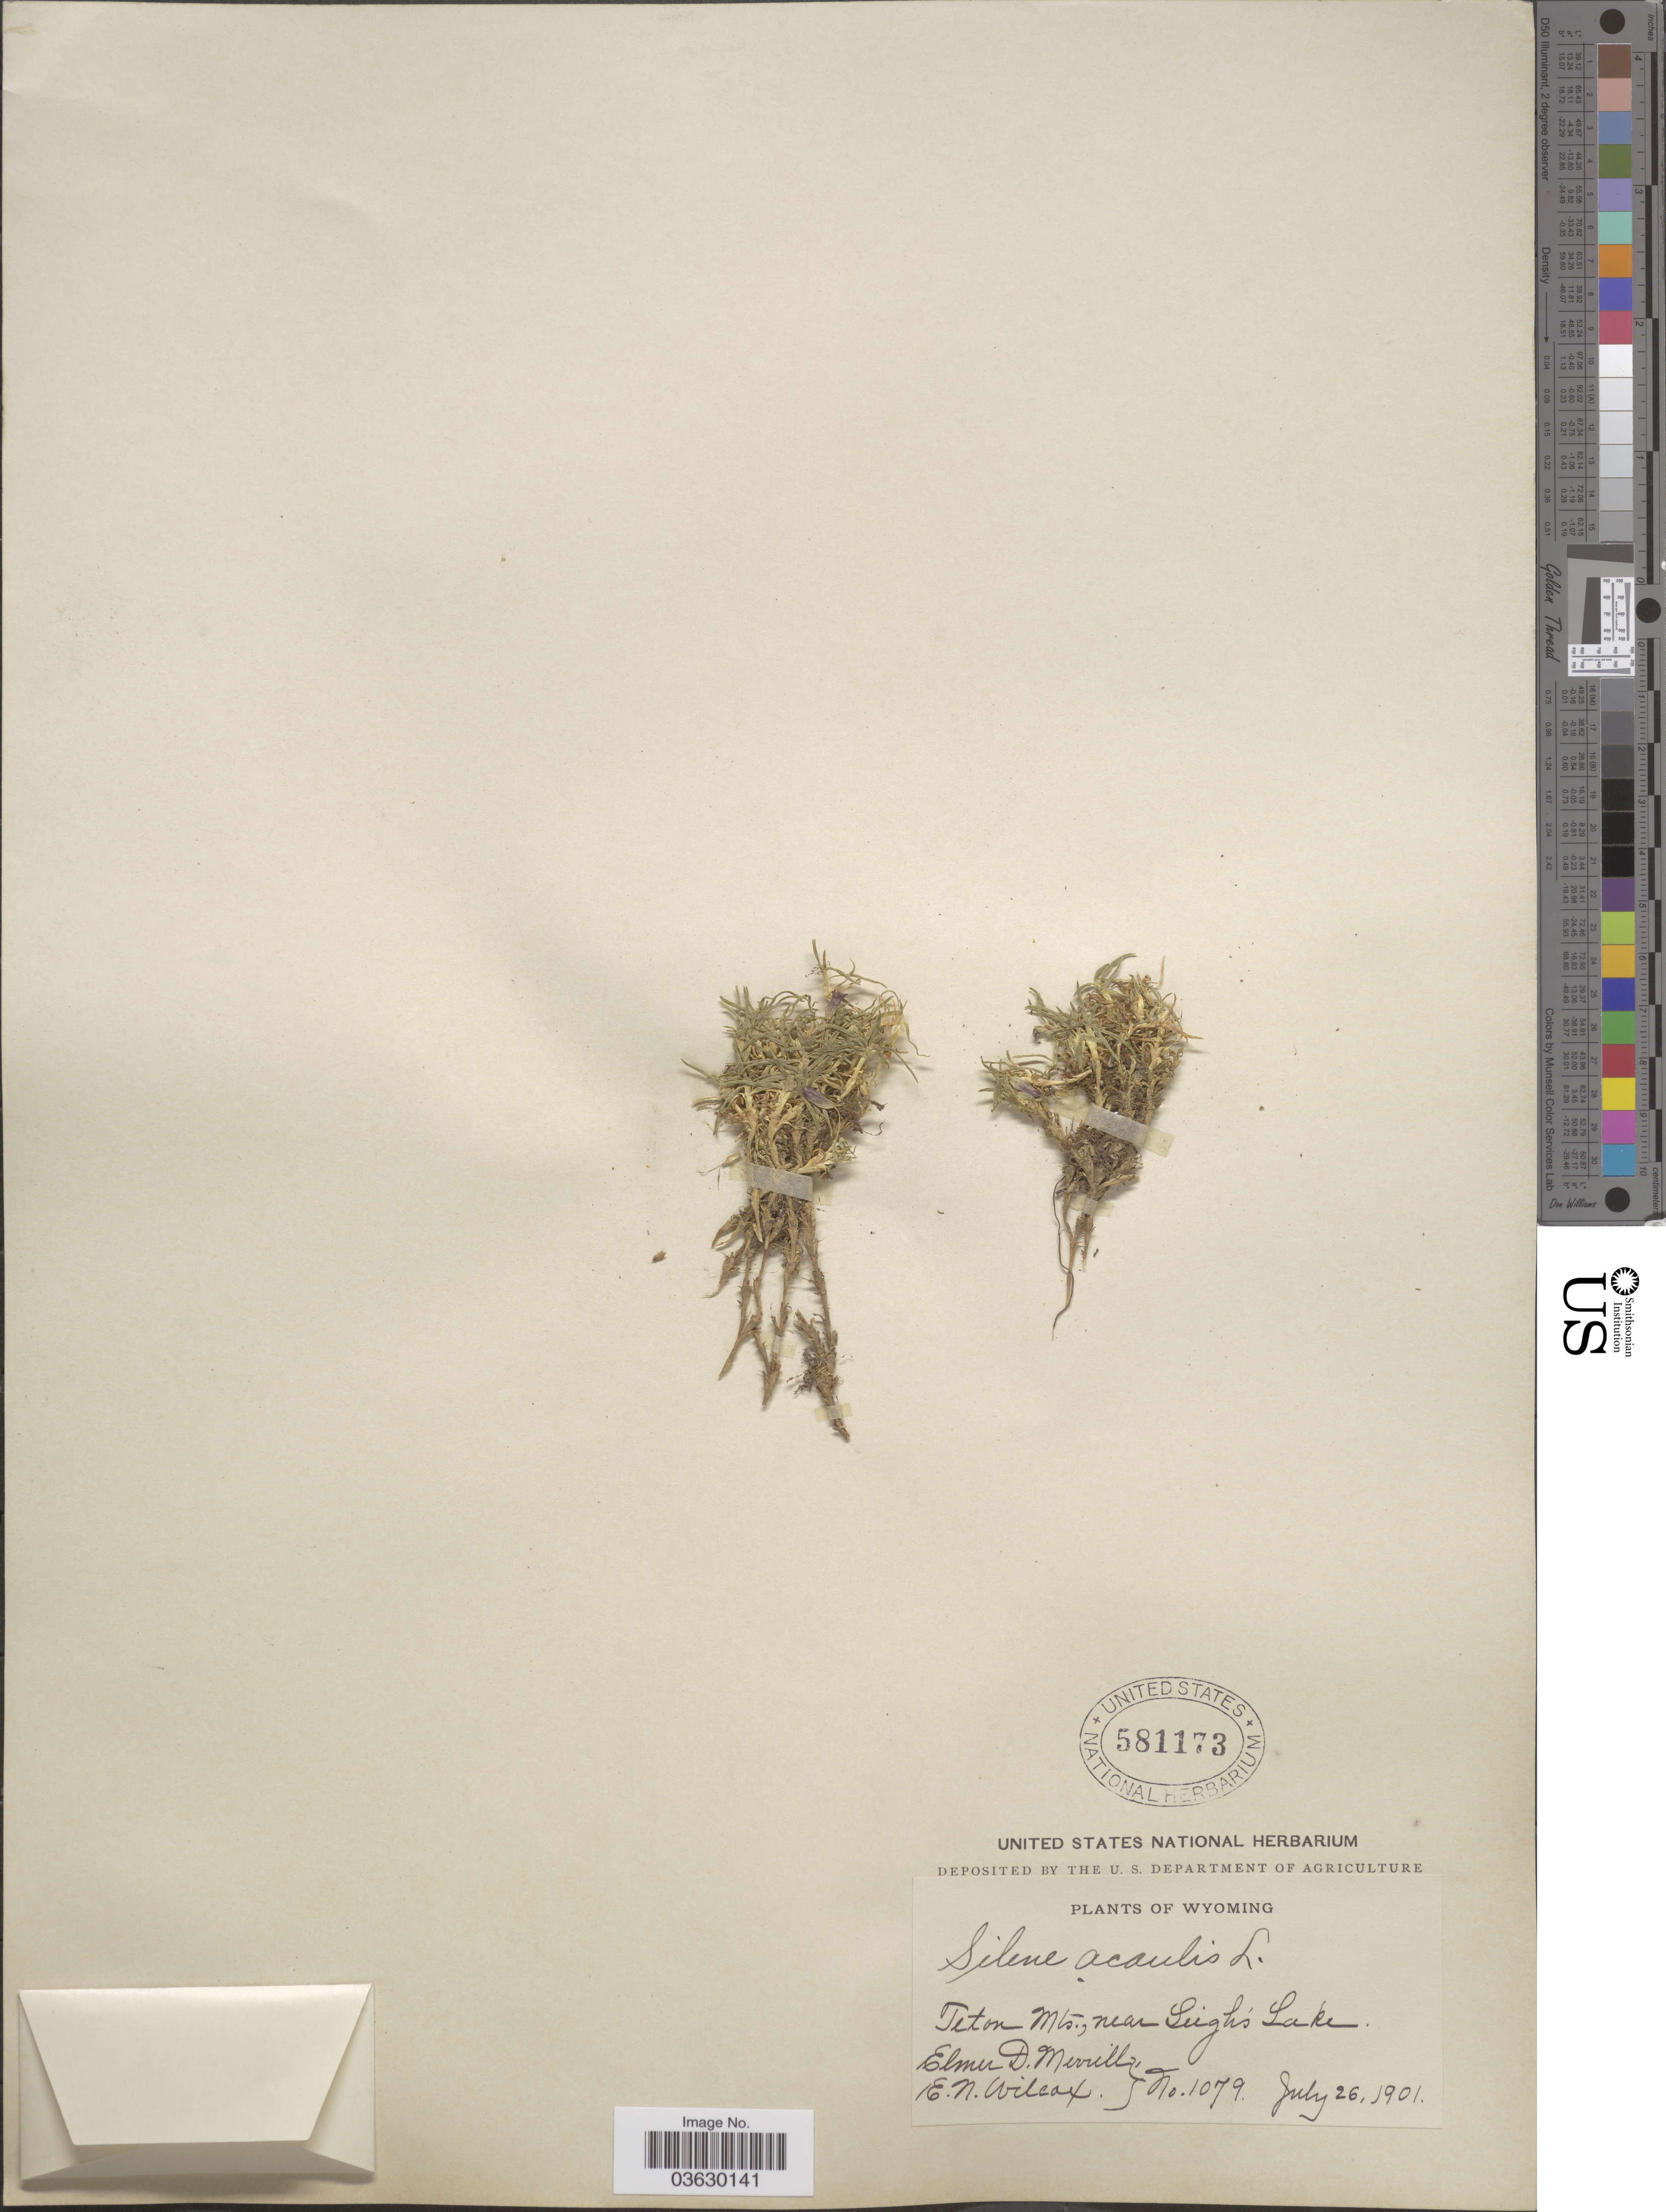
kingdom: Plantae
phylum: Tracheophyta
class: Magnoliopsida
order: Caryophyllales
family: Caryophyllaceae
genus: Silene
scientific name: Silene acaulis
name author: (L.) Jacq.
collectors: E. D. Merrill & E. Wilcox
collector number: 1079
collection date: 1901-07-26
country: United States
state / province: Wyoming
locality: Teton Mts., near Leigh's Lake.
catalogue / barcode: US 581173